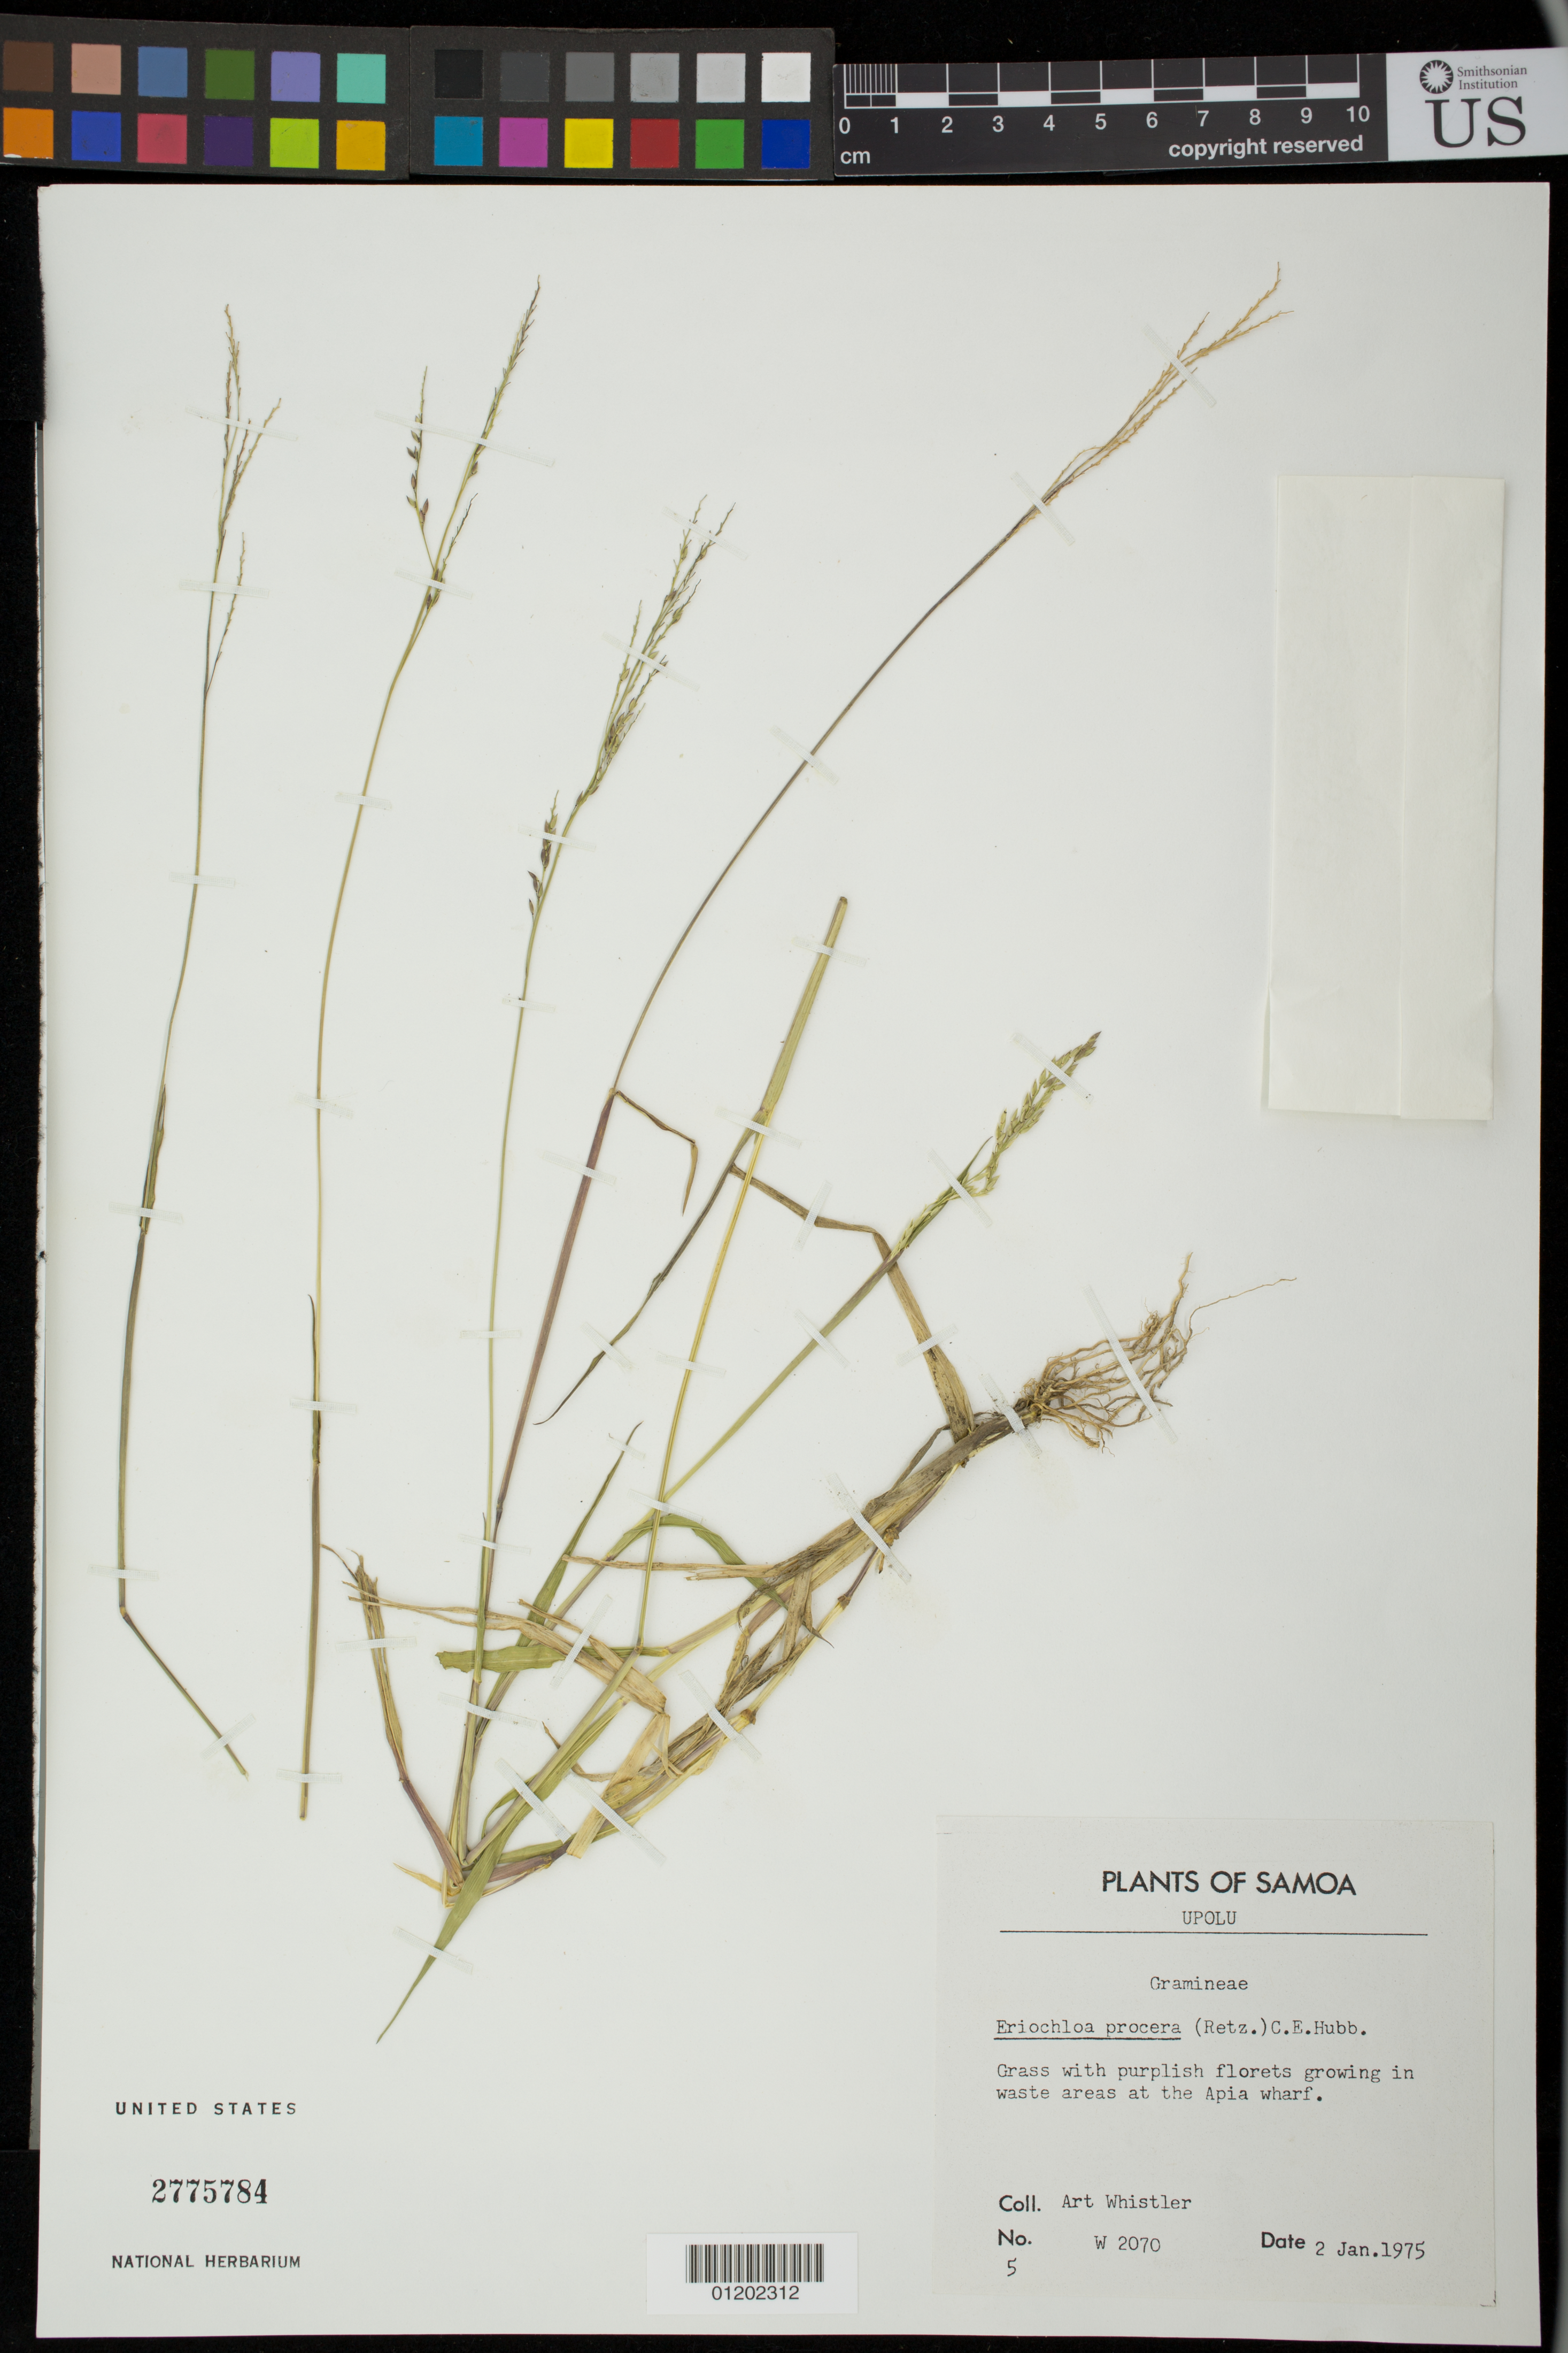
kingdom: Plantae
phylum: Tracheophyta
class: Liliopsida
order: Poales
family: Poaceae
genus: Eriochloa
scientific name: Eriochloa procera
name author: (Retz.) C.E. Hubb.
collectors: A. Whistler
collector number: W 2070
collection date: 1975-01-02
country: Samoa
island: Upolu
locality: The Apia Wharf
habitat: Waste area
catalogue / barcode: US 2775784